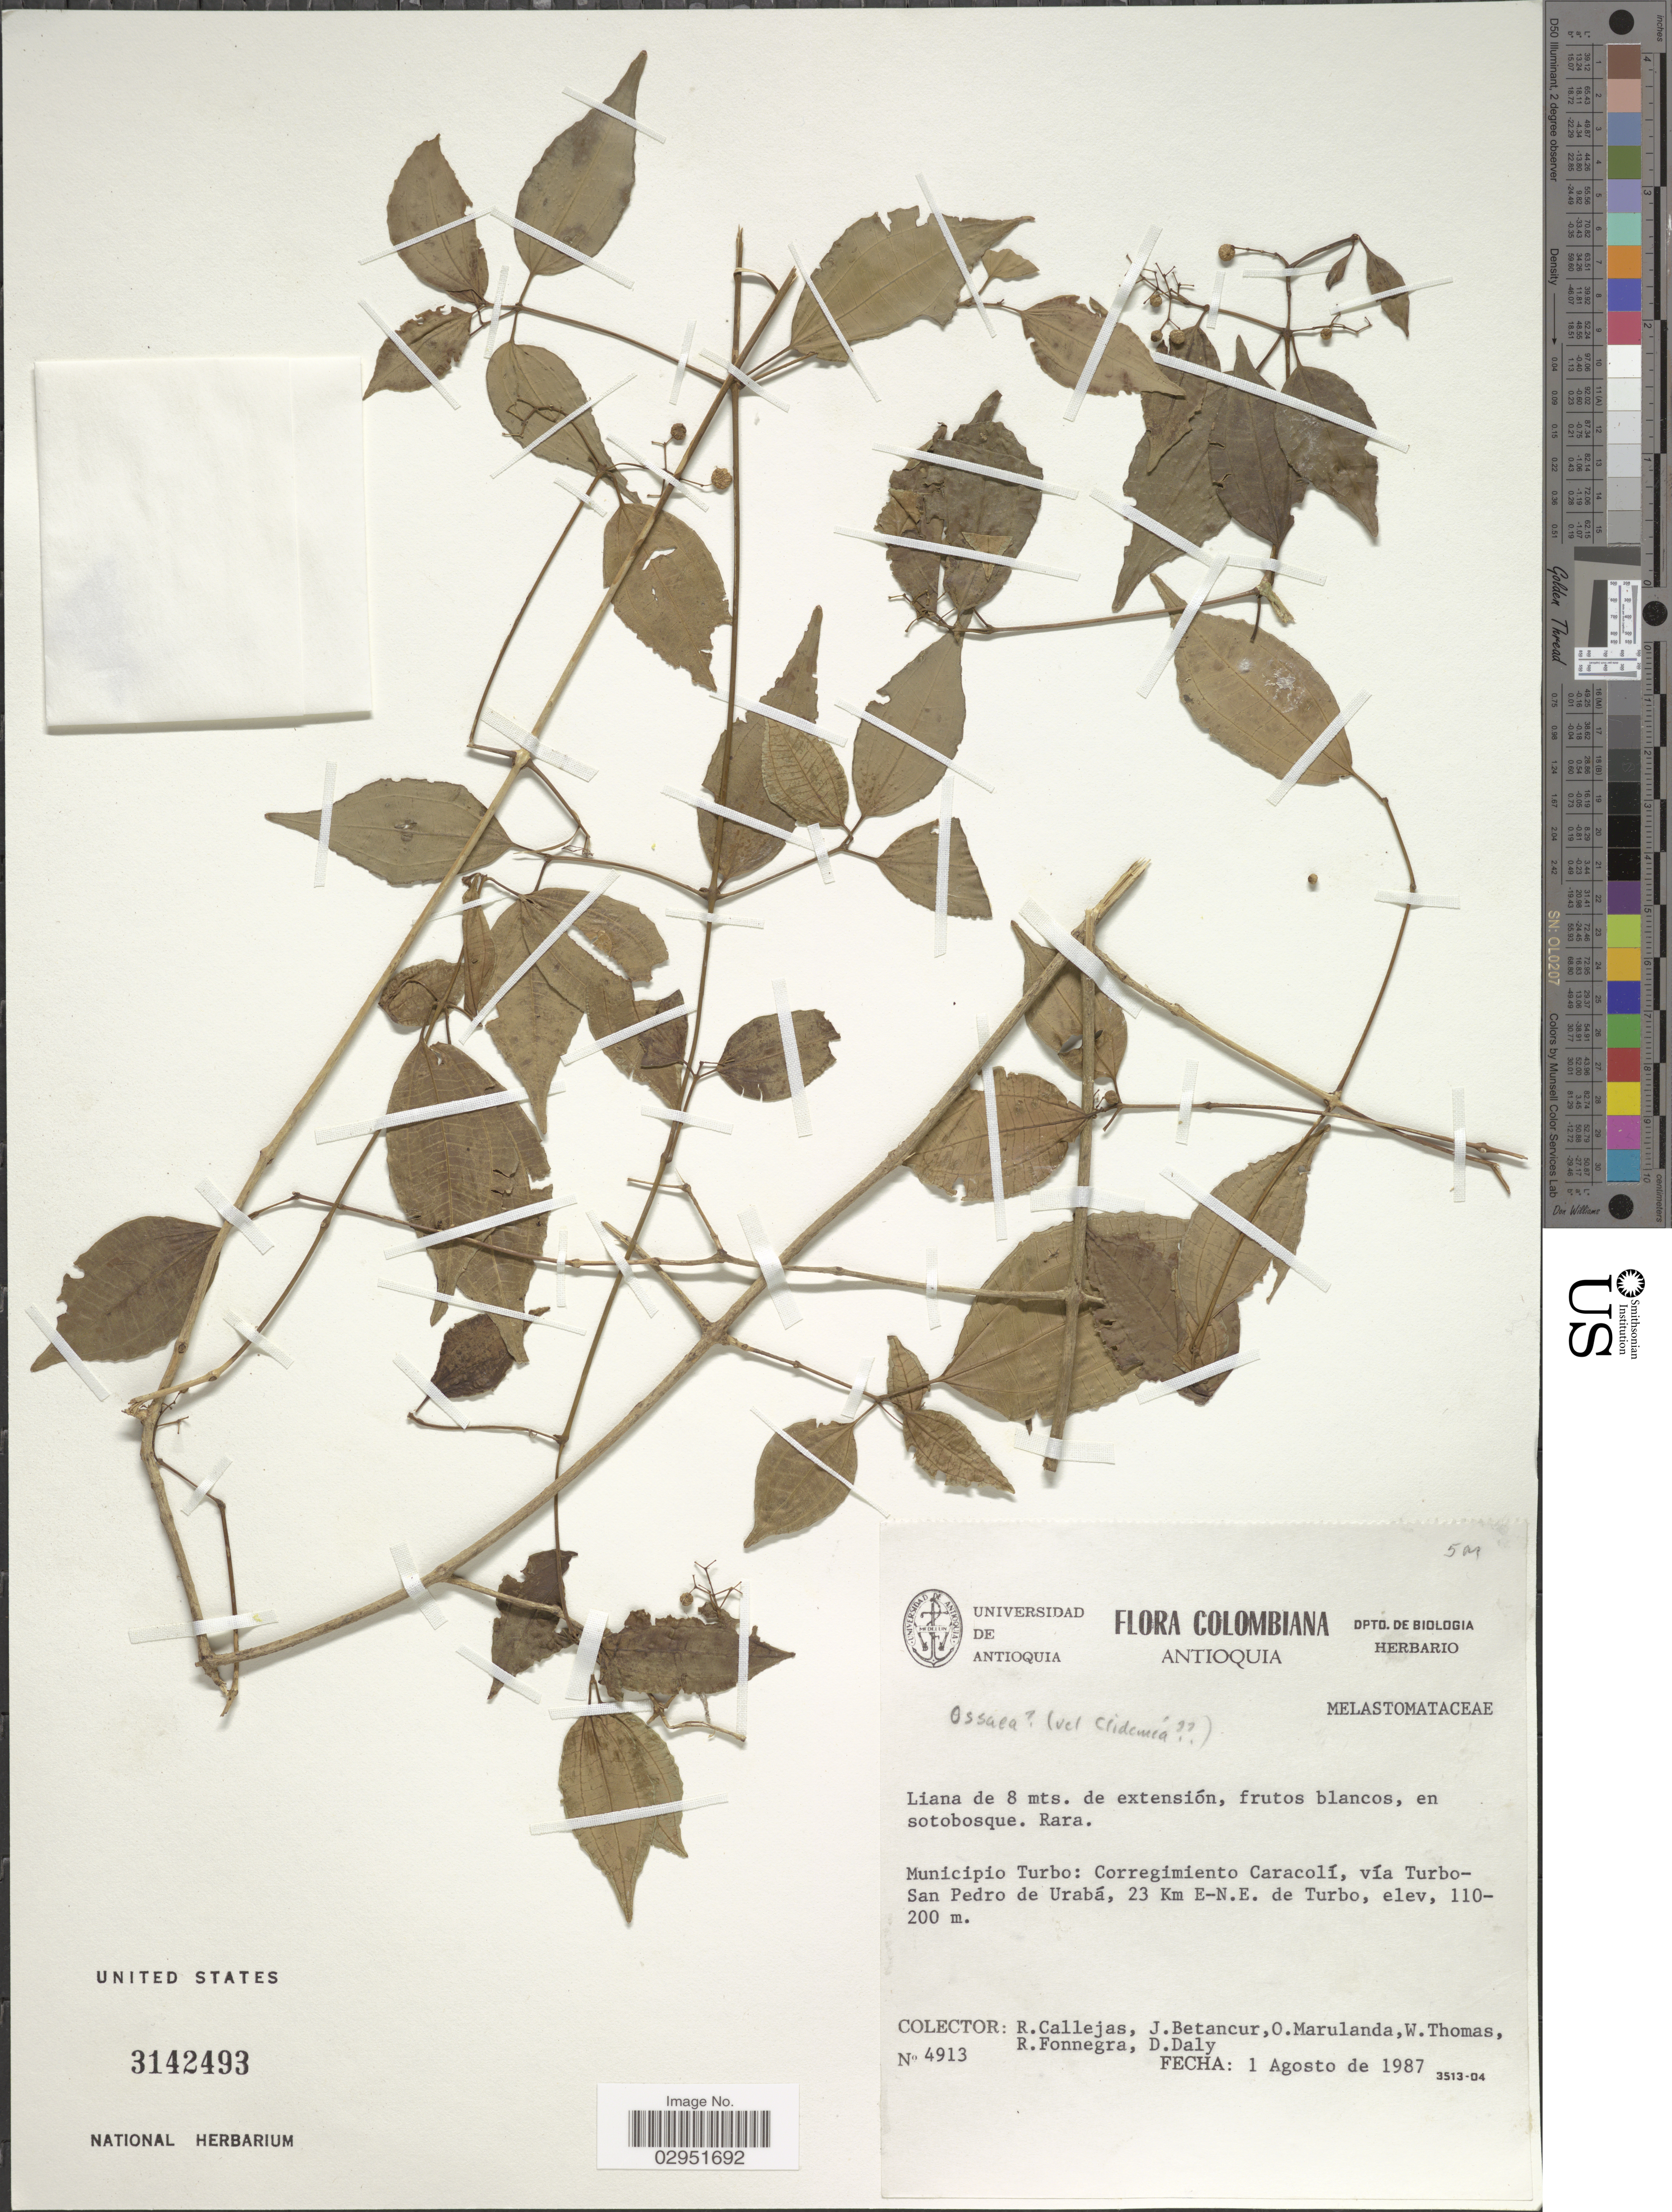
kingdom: Plantae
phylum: Tracheophyta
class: Magnoliopsida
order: Myrtales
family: Melastomataceae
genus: Ossaea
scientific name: Ossaea sp.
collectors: R. Callejas, J. Betancur, O. Marulanda, W. Thomas & et al.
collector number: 4913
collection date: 1987-08-01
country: Colombia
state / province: Antioquia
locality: Municipio Turbo: Corregimiento Caracolí, vía Turbo-San Pedro de Urabá, 23 Km E-N.E. de Turbo.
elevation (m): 110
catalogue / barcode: US 3142493